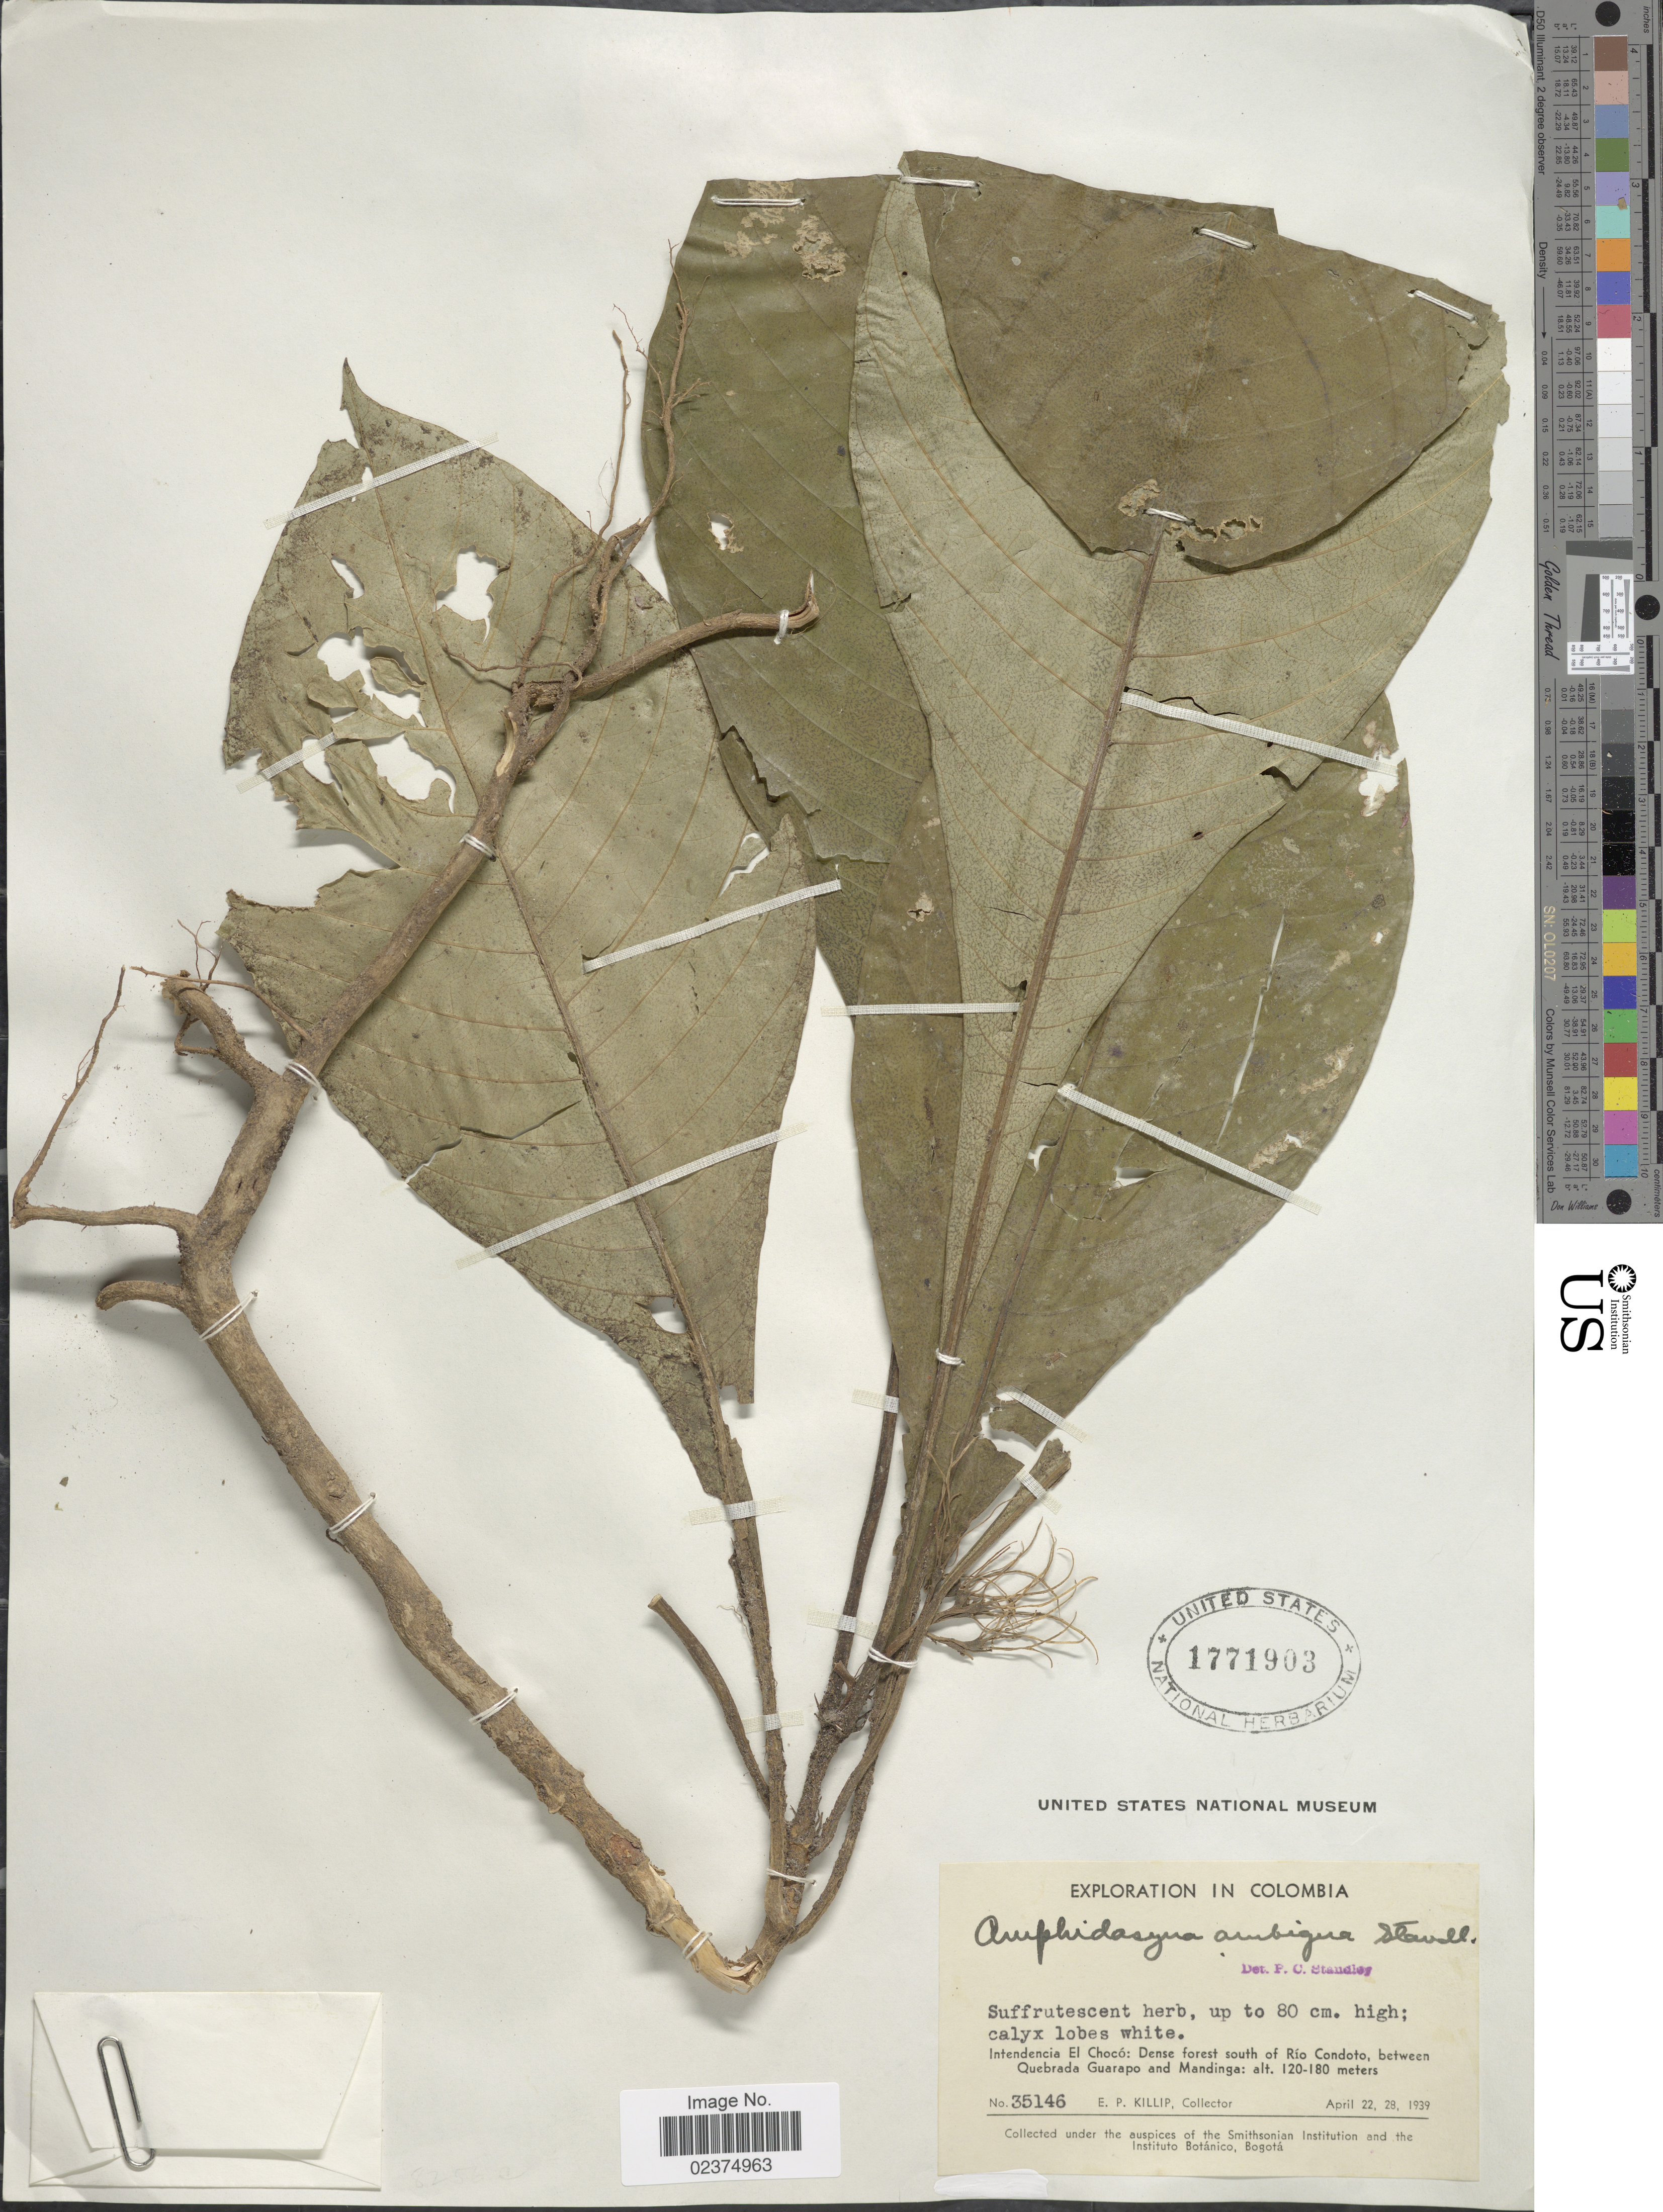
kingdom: Plantae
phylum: Tracheophyta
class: Magnoliopsida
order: Gentianales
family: Rubiaceae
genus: Amphidasya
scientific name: Amphidasya ambigua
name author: Standl.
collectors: E. P. Killip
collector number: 35146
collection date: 1939-04-22/1939-04-28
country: Colombia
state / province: Chocó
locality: Intendencia El Choco: Dense forest south of Rio Condota, between Quebrada Guarapo and Mandinga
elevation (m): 120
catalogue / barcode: US 1771903